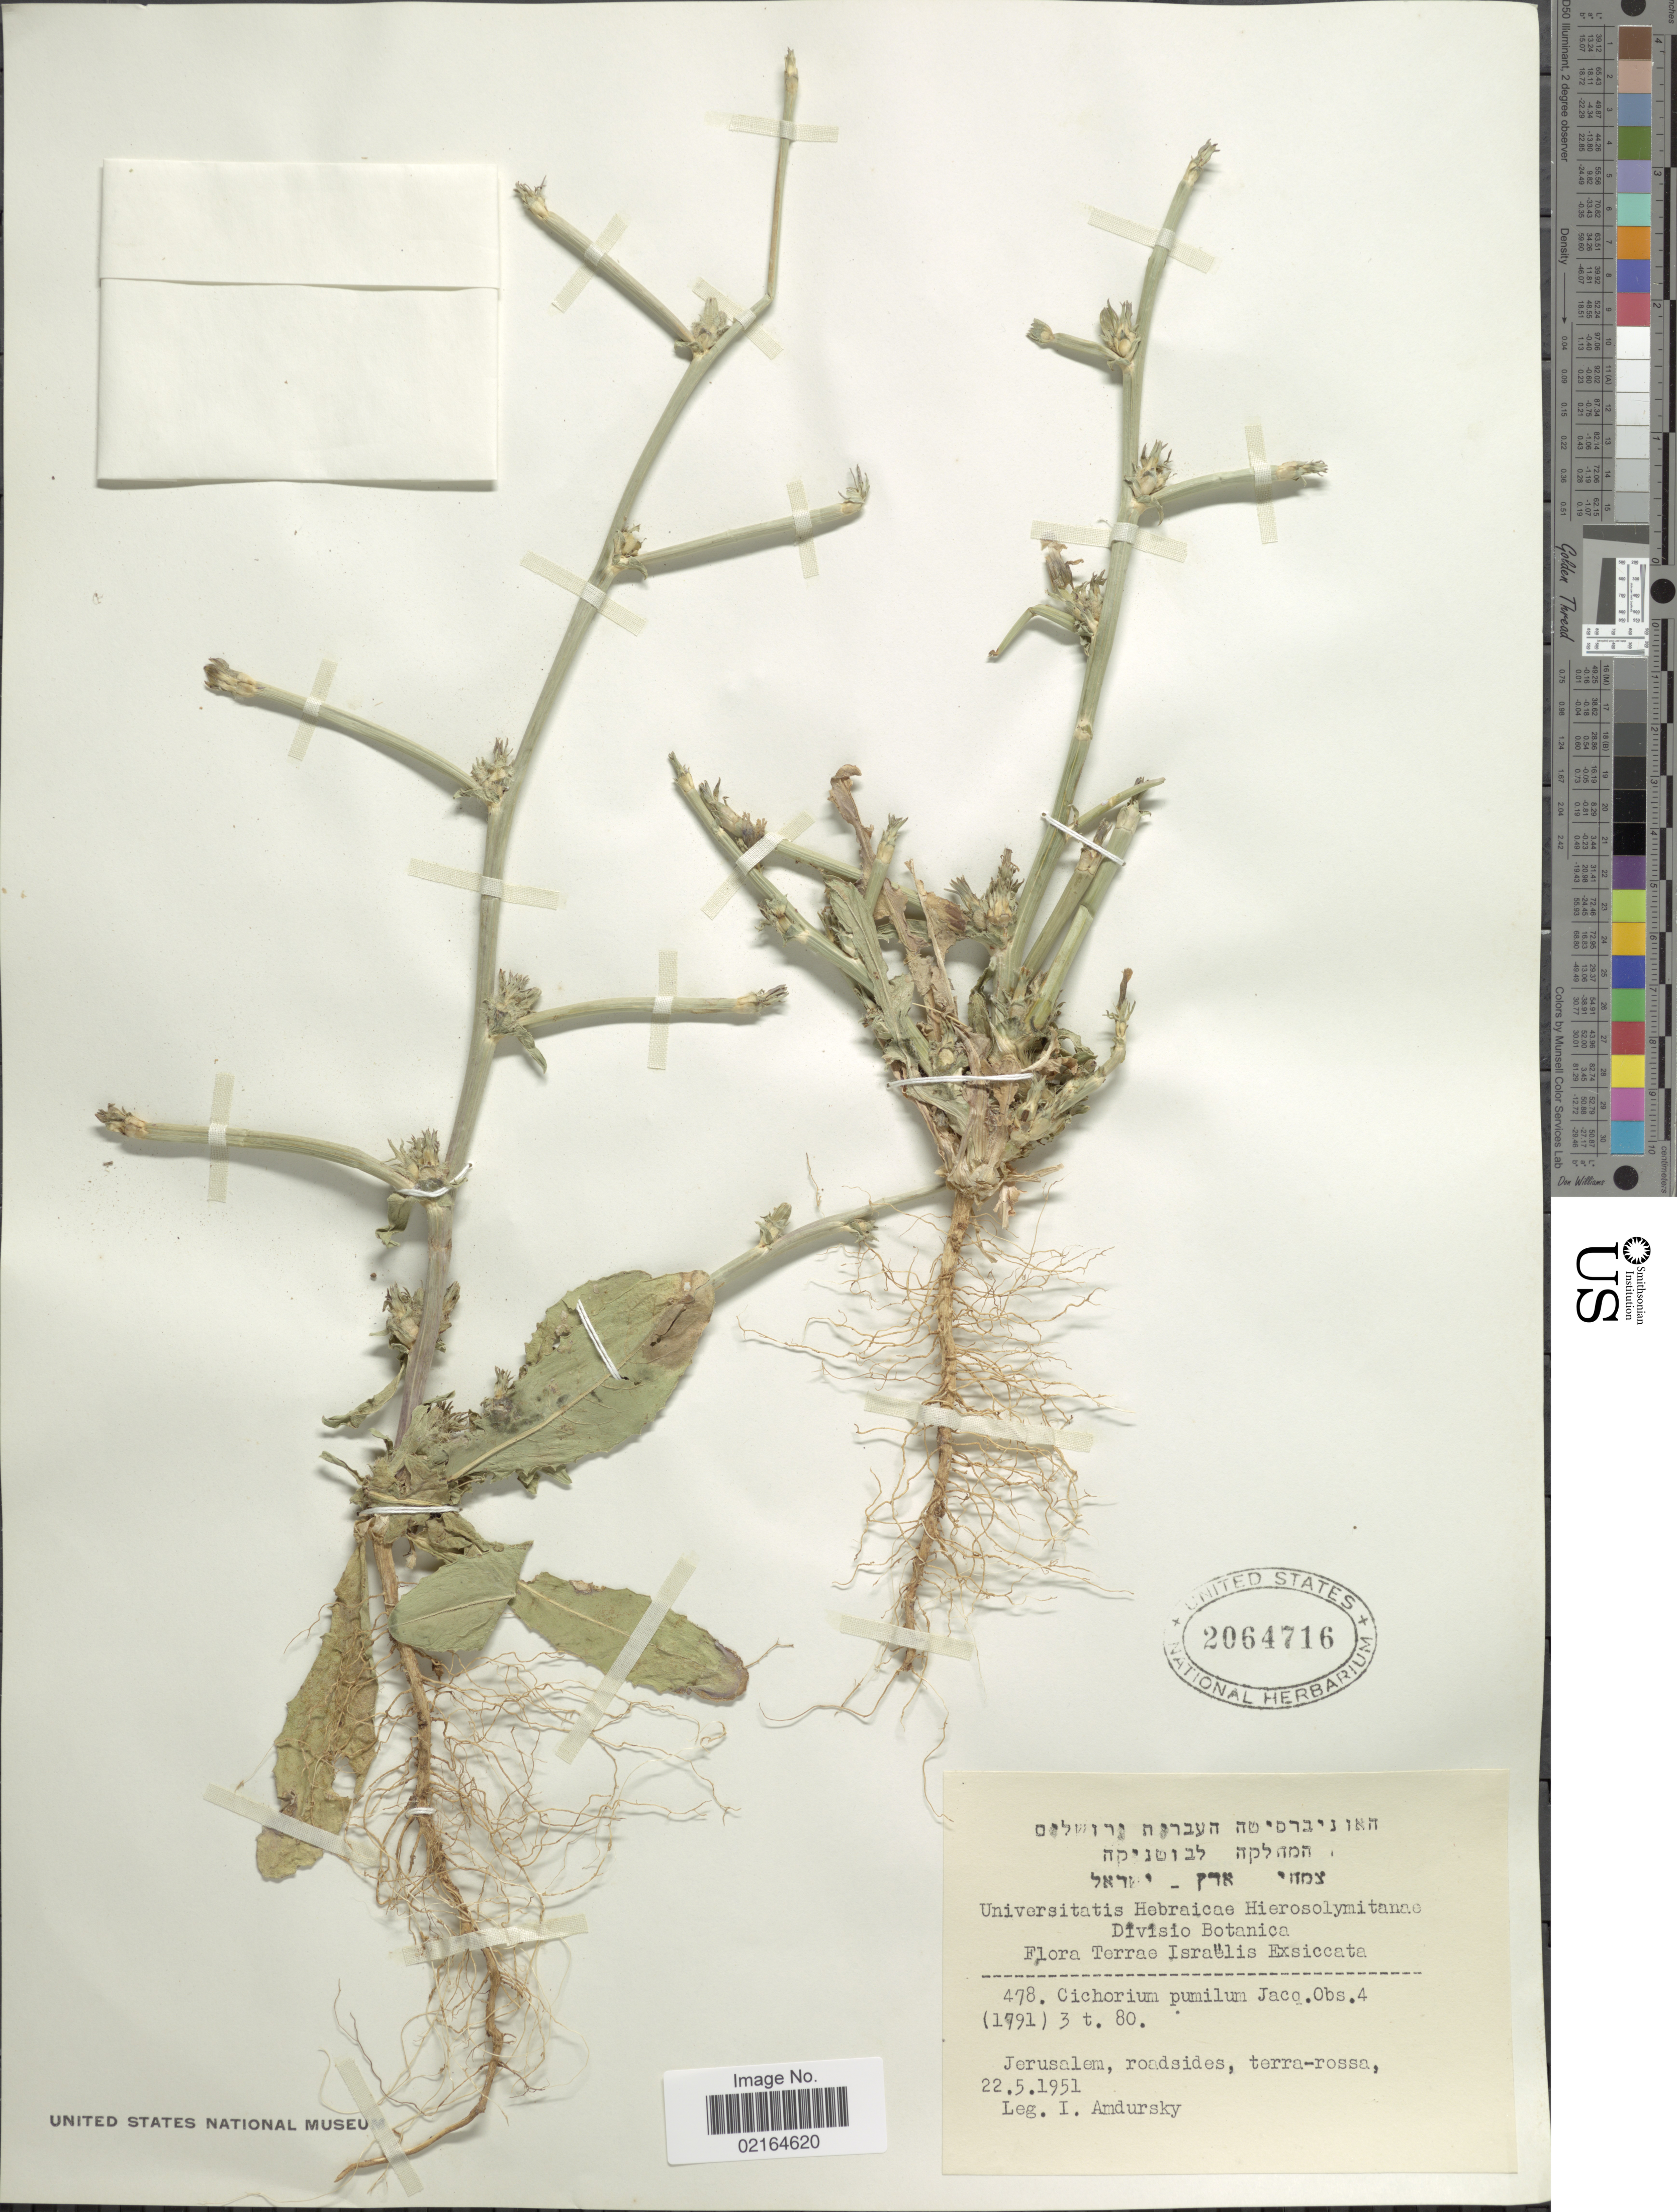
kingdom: Plantae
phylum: Tracheophyta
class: Magnoliopsida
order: Asterales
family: Asteraceae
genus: Cichorium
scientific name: Cichorium pumilum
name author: Jacq.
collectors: I. Amdursky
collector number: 478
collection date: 1951-05-22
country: Israel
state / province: Jerusalem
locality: Jerusalem, roadsides, terra-rossa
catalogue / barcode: US 2064716